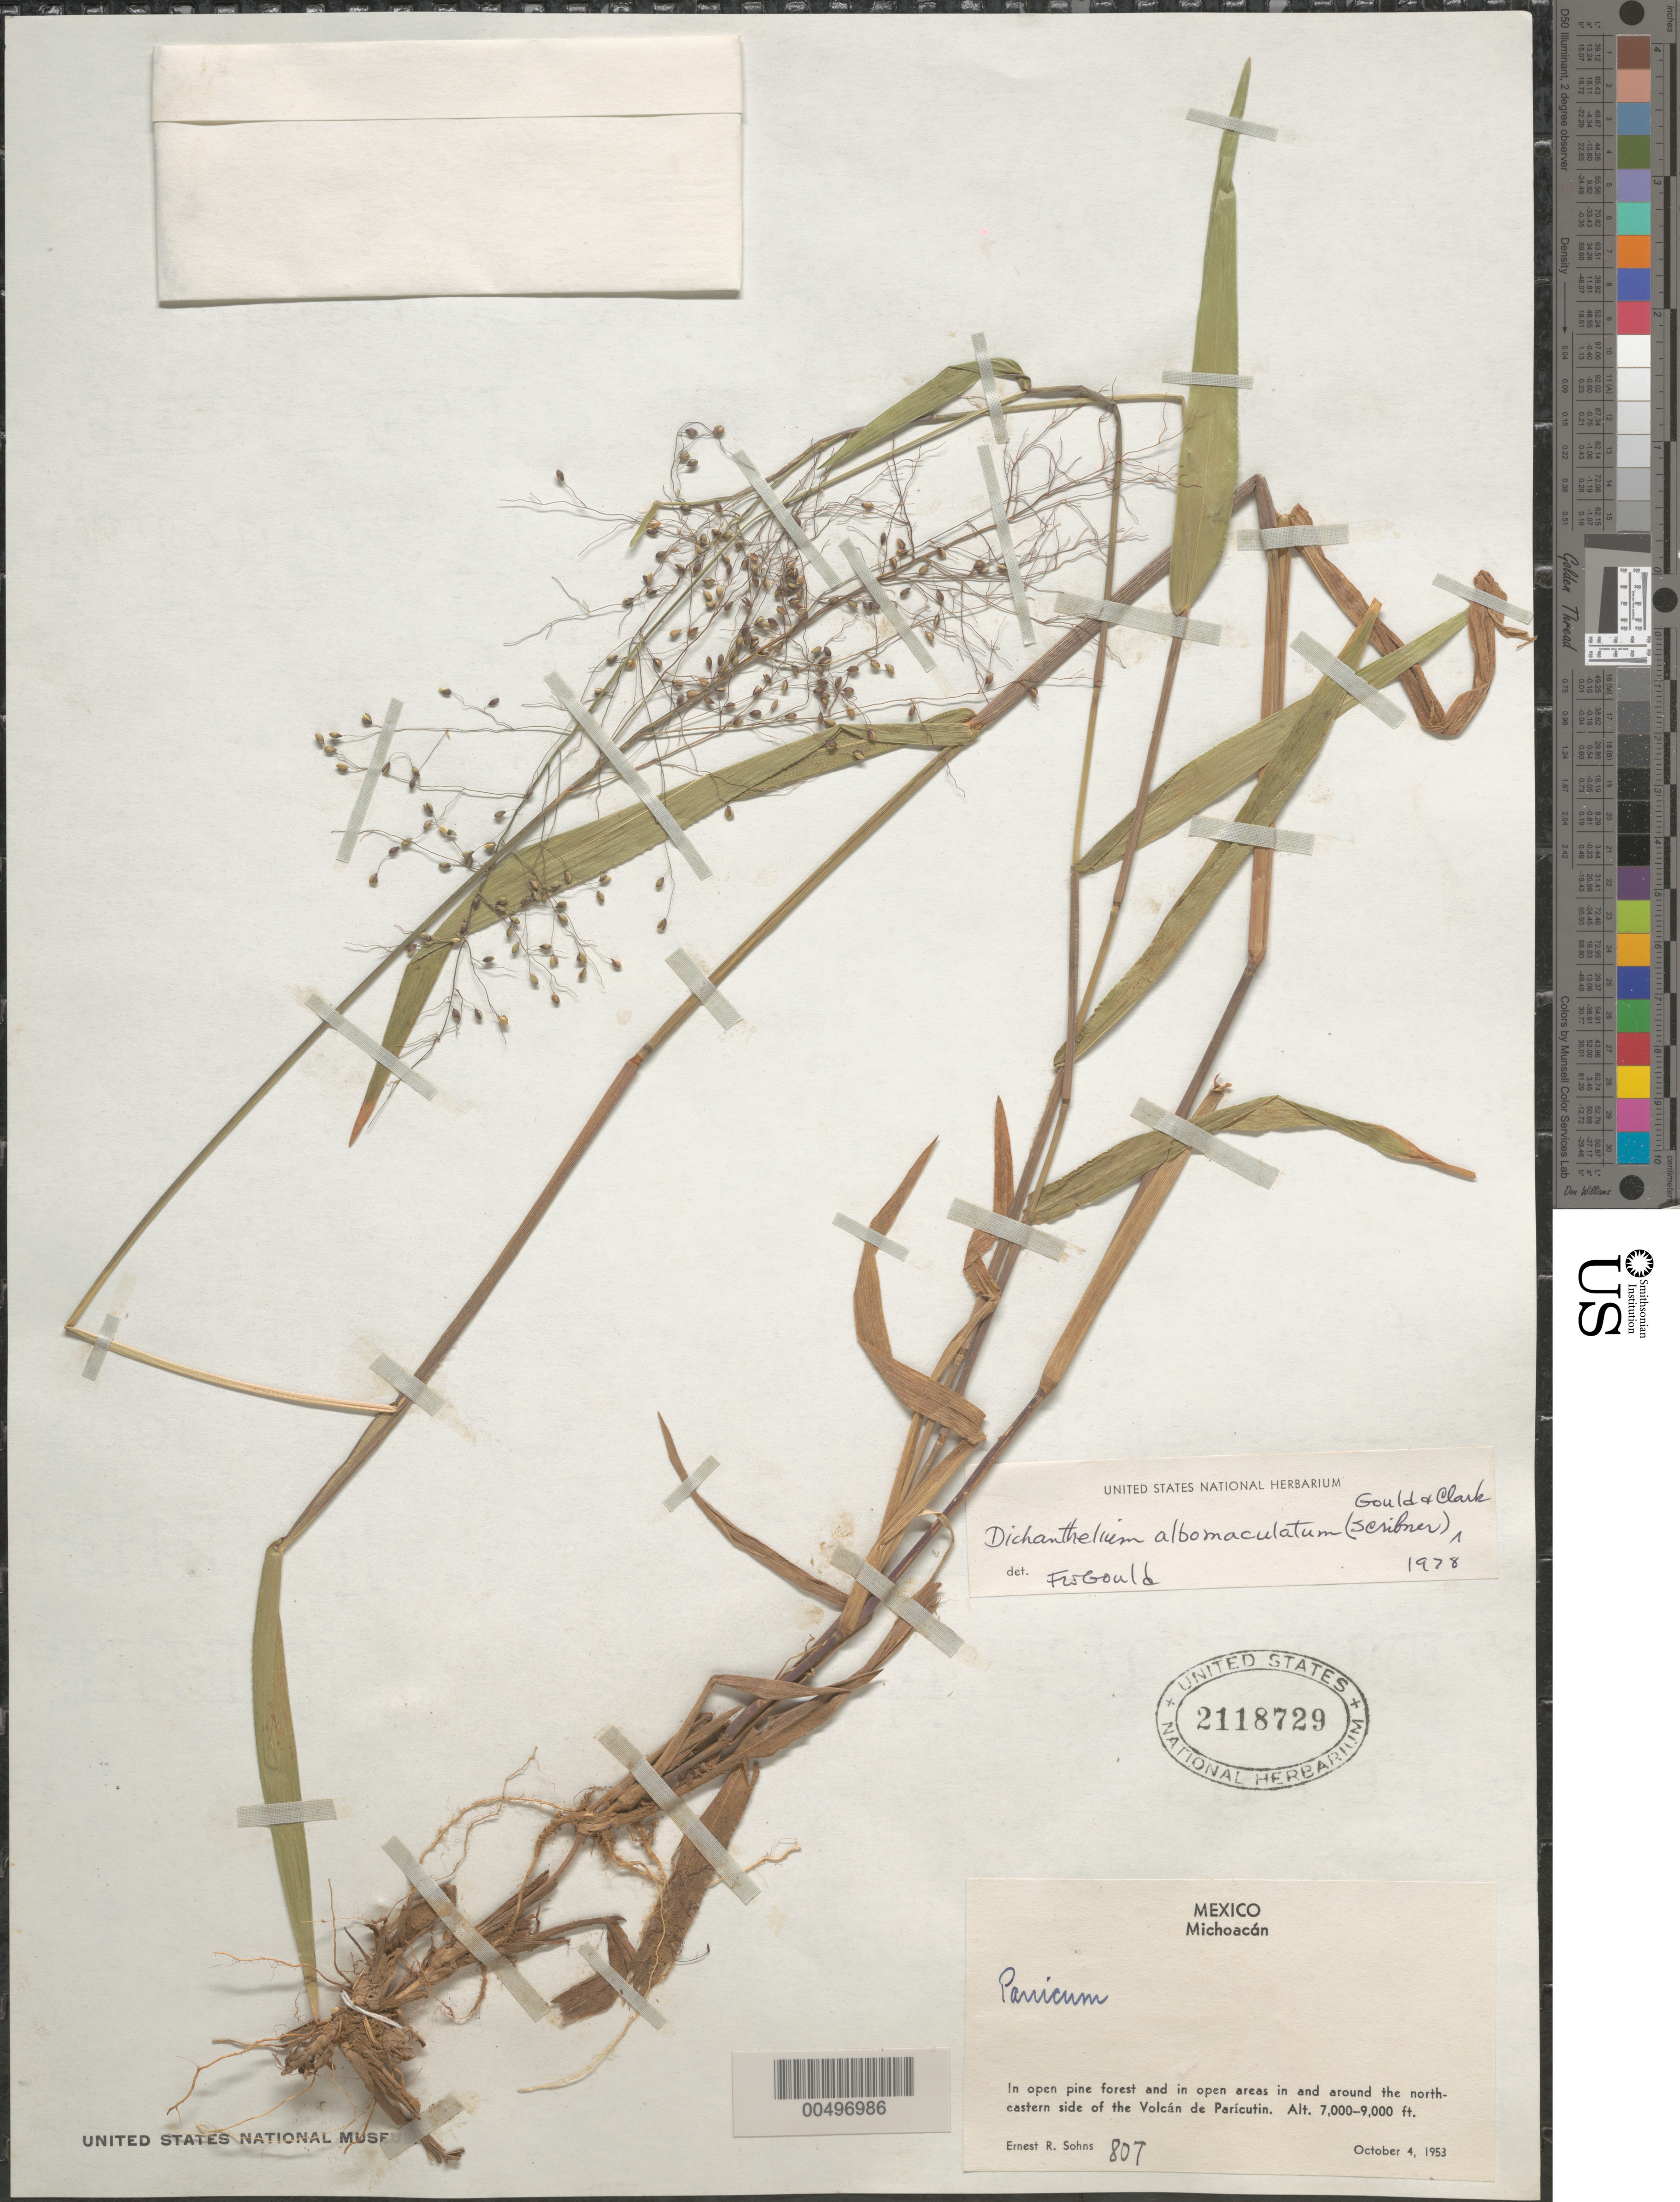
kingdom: Plantae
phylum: Tracheophyta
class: Liliopsida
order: Poales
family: Poaceae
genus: Dichanthelium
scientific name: Dichanthelium albomaculatum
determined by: Gould, F. W.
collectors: E. R. Sohns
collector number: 807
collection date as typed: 4 Oct 1953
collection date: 1953-10-04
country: Mexico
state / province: Michoacán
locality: In & around the NE side of the Volcán de Parícutin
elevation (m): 2134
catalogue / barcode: US 2118729